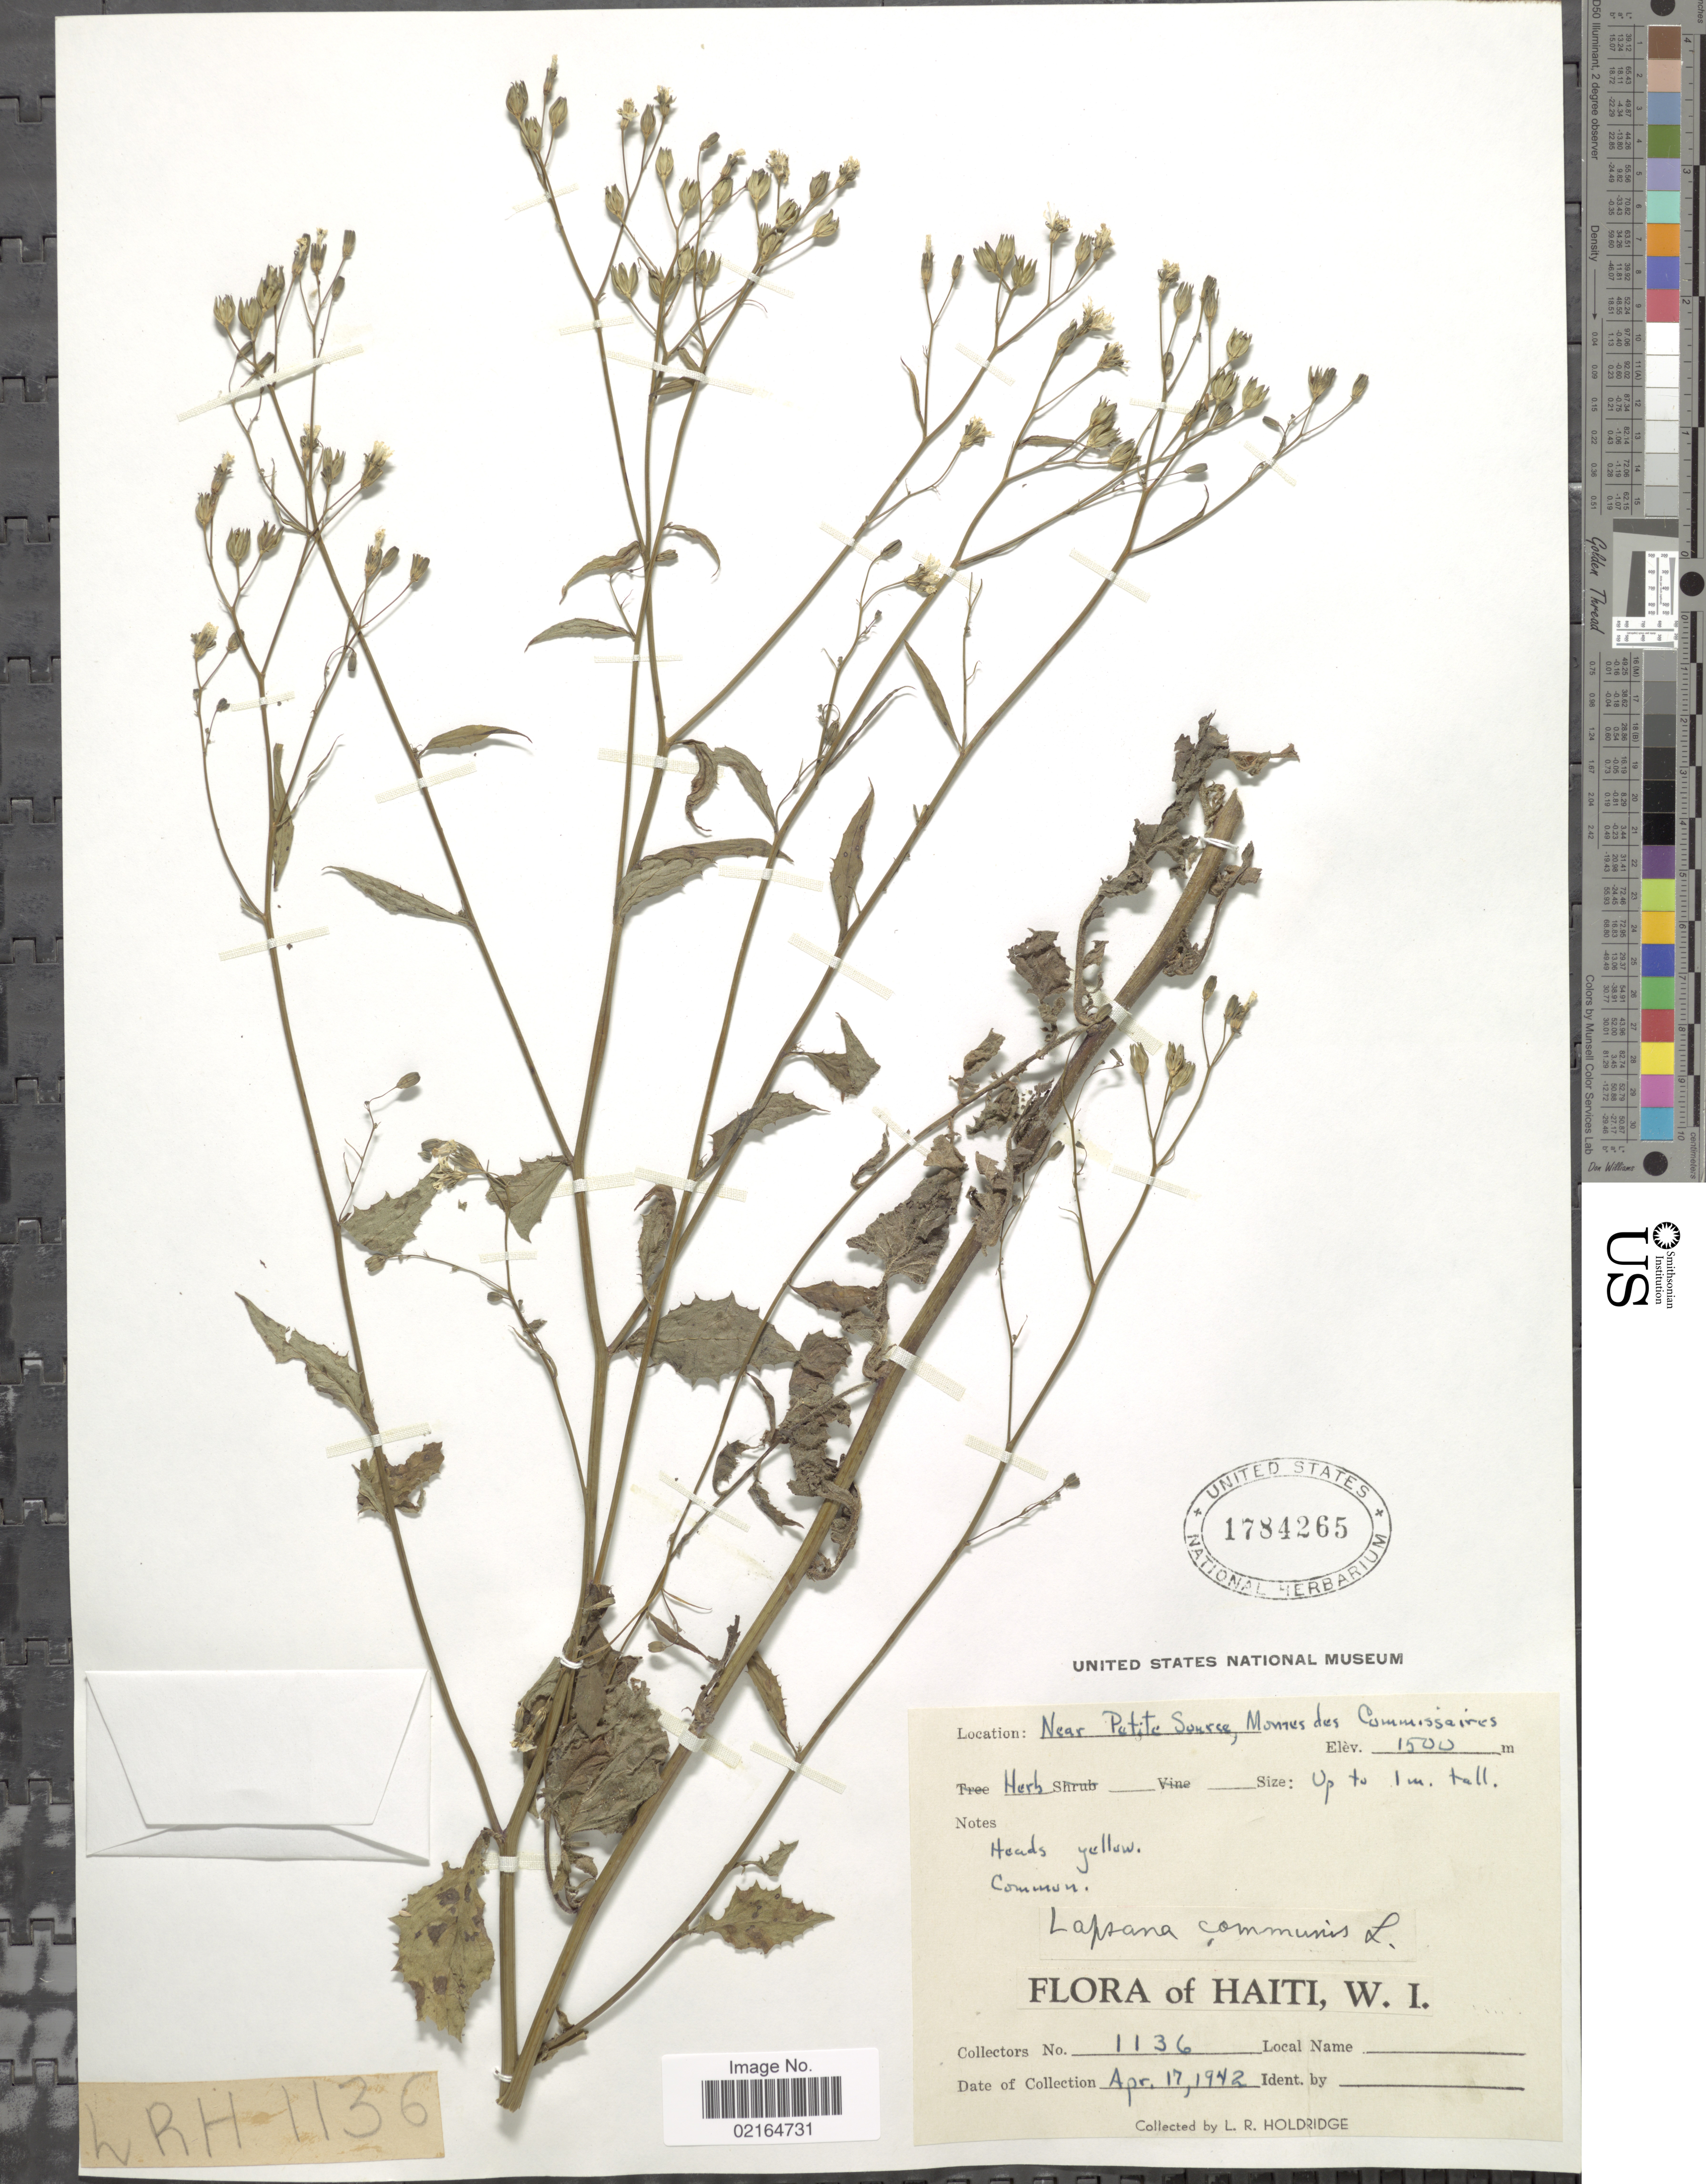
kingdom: Plantae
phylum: Tracheophyta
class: Magnoliopsida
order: Asterales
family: Asteraceae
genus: Lapsana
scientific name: Lapsana communis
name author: L.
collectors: L. Holdridge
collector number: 1136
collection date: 1942-04-17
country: Haiti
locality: Near Petite Source, Mornes des Commissaires.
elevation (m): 1500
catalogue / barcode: US 1784265